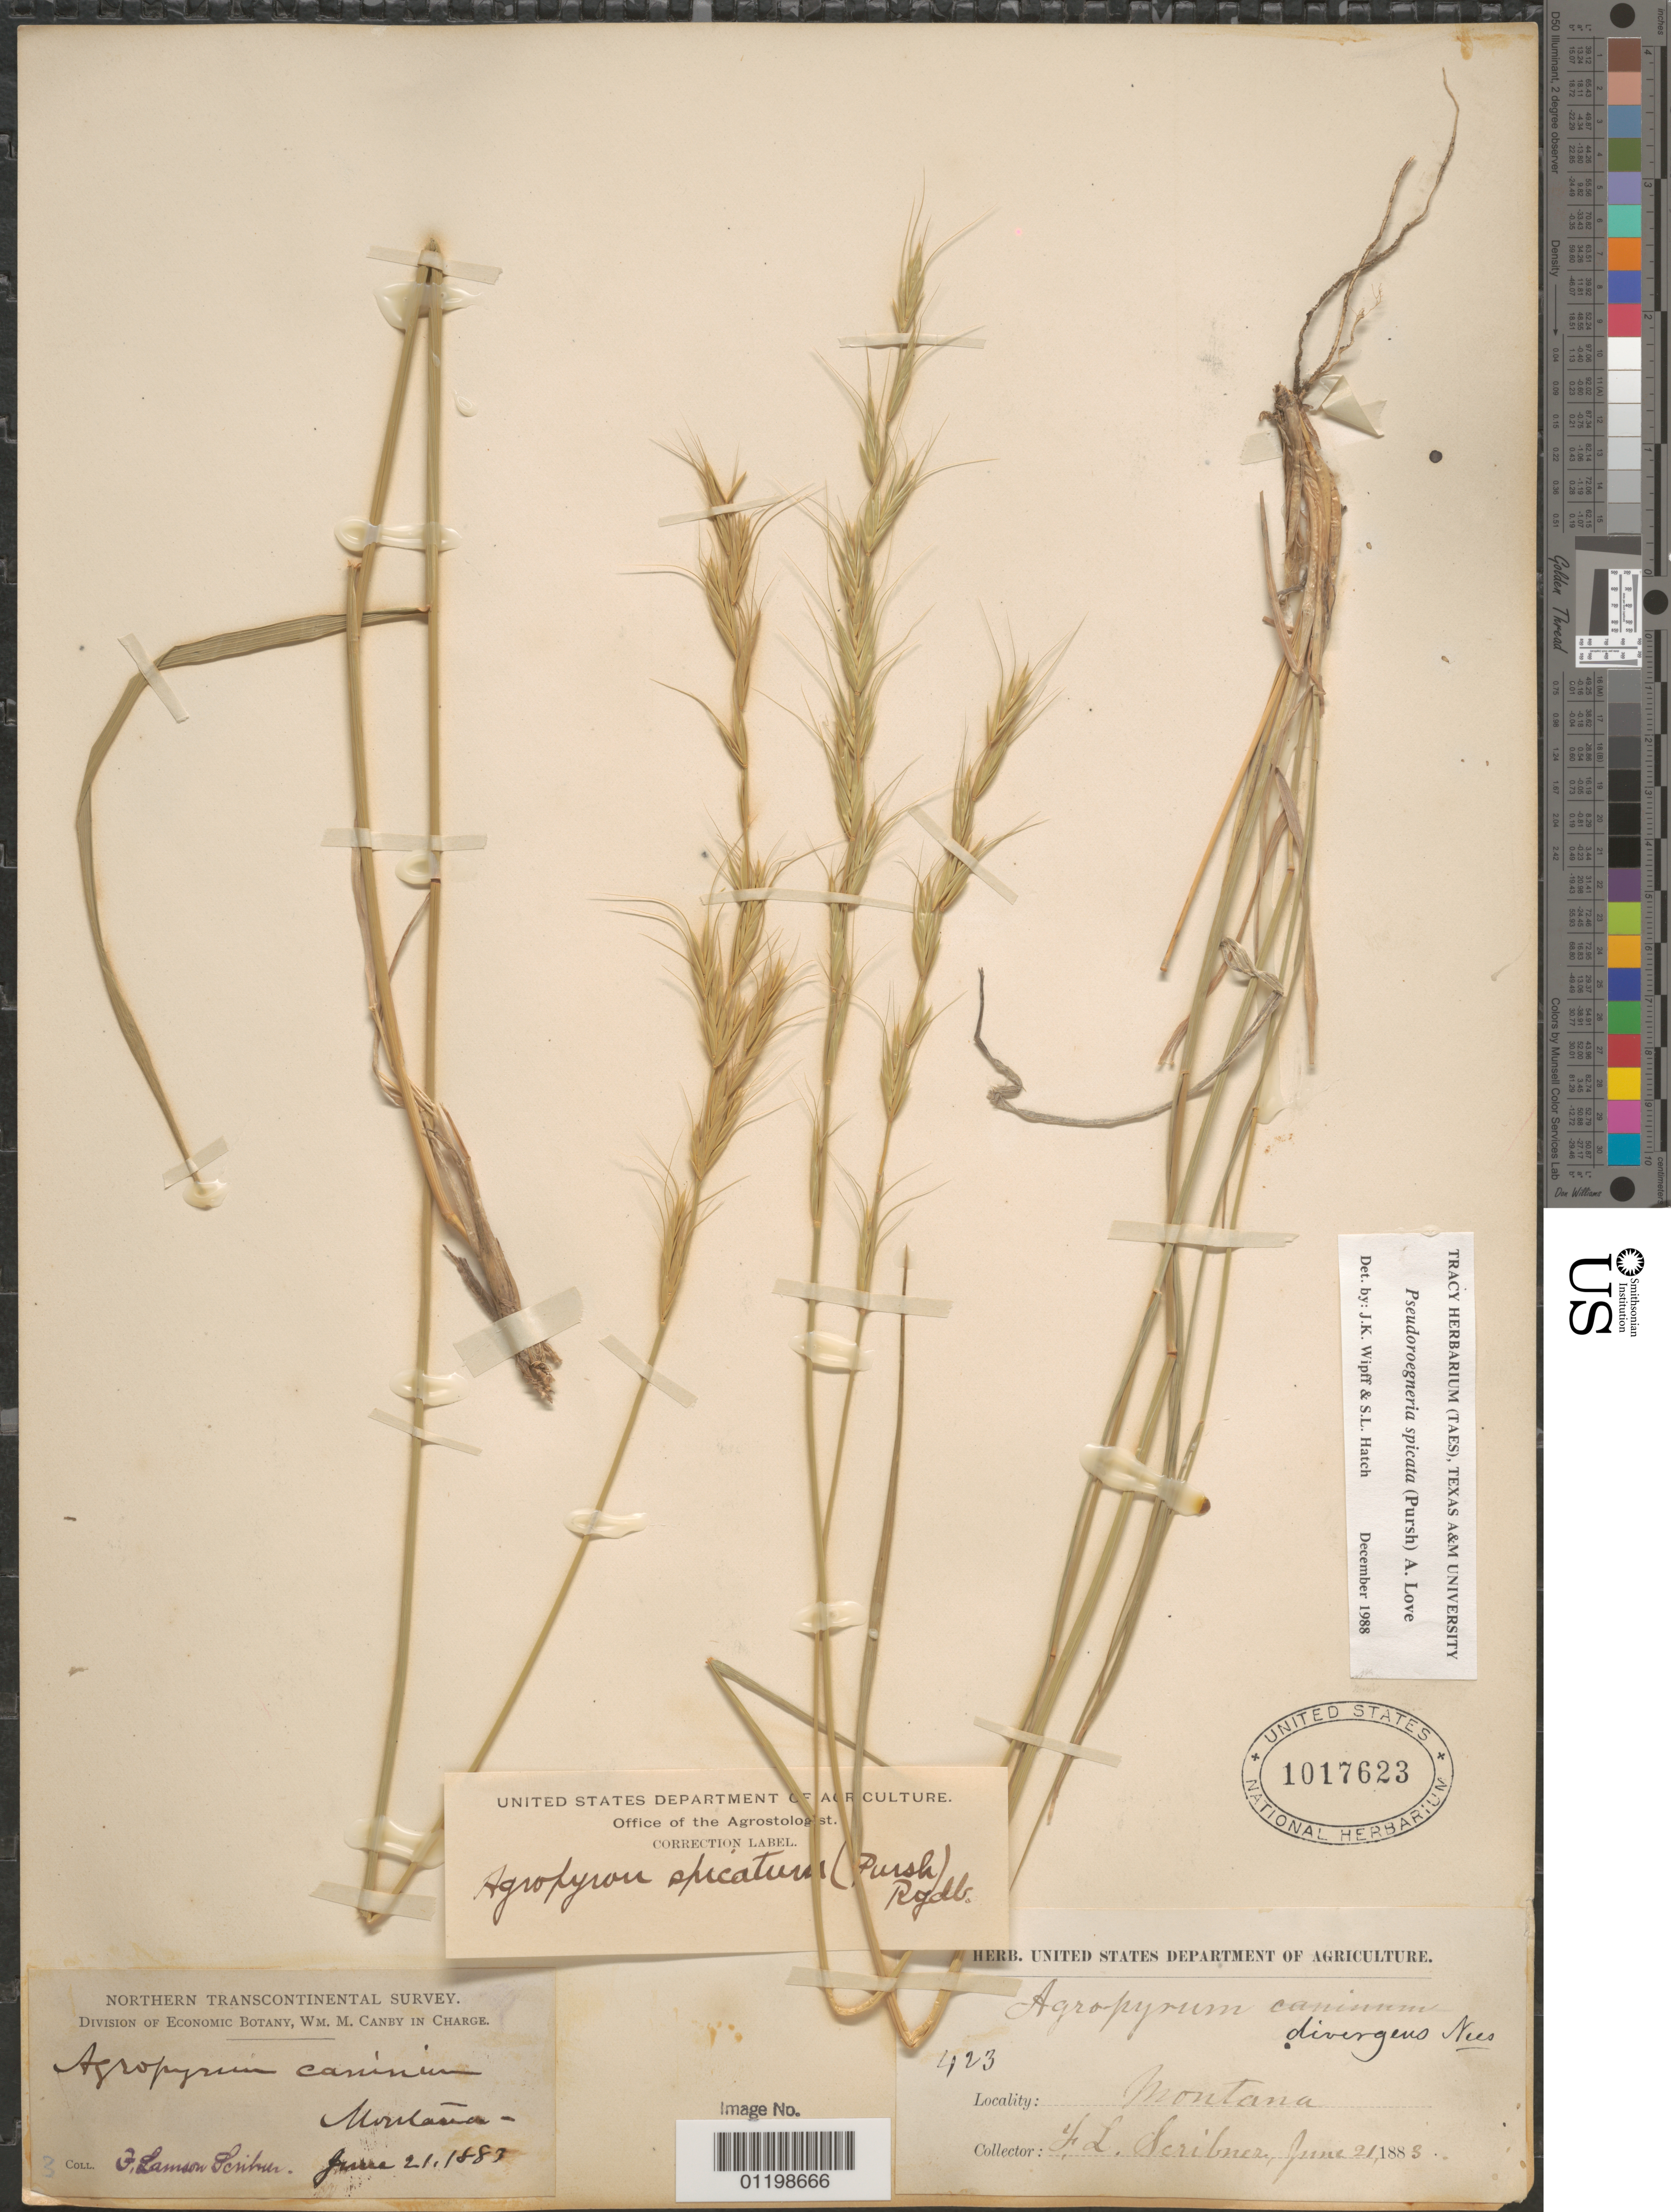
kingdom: Plantae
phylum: Tracheophyta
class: Liliopsida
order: Poales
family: Poaceae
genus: Pseudoroegneria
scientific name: Pseudoroegneria spicata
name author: (Pursh) Á. Löve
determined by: Wipff, J. K.; Hatch, S. L.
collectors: F. L. Scribner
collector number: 423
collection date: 1883-06-21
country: United States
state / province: Montana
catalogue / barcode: US 1017623